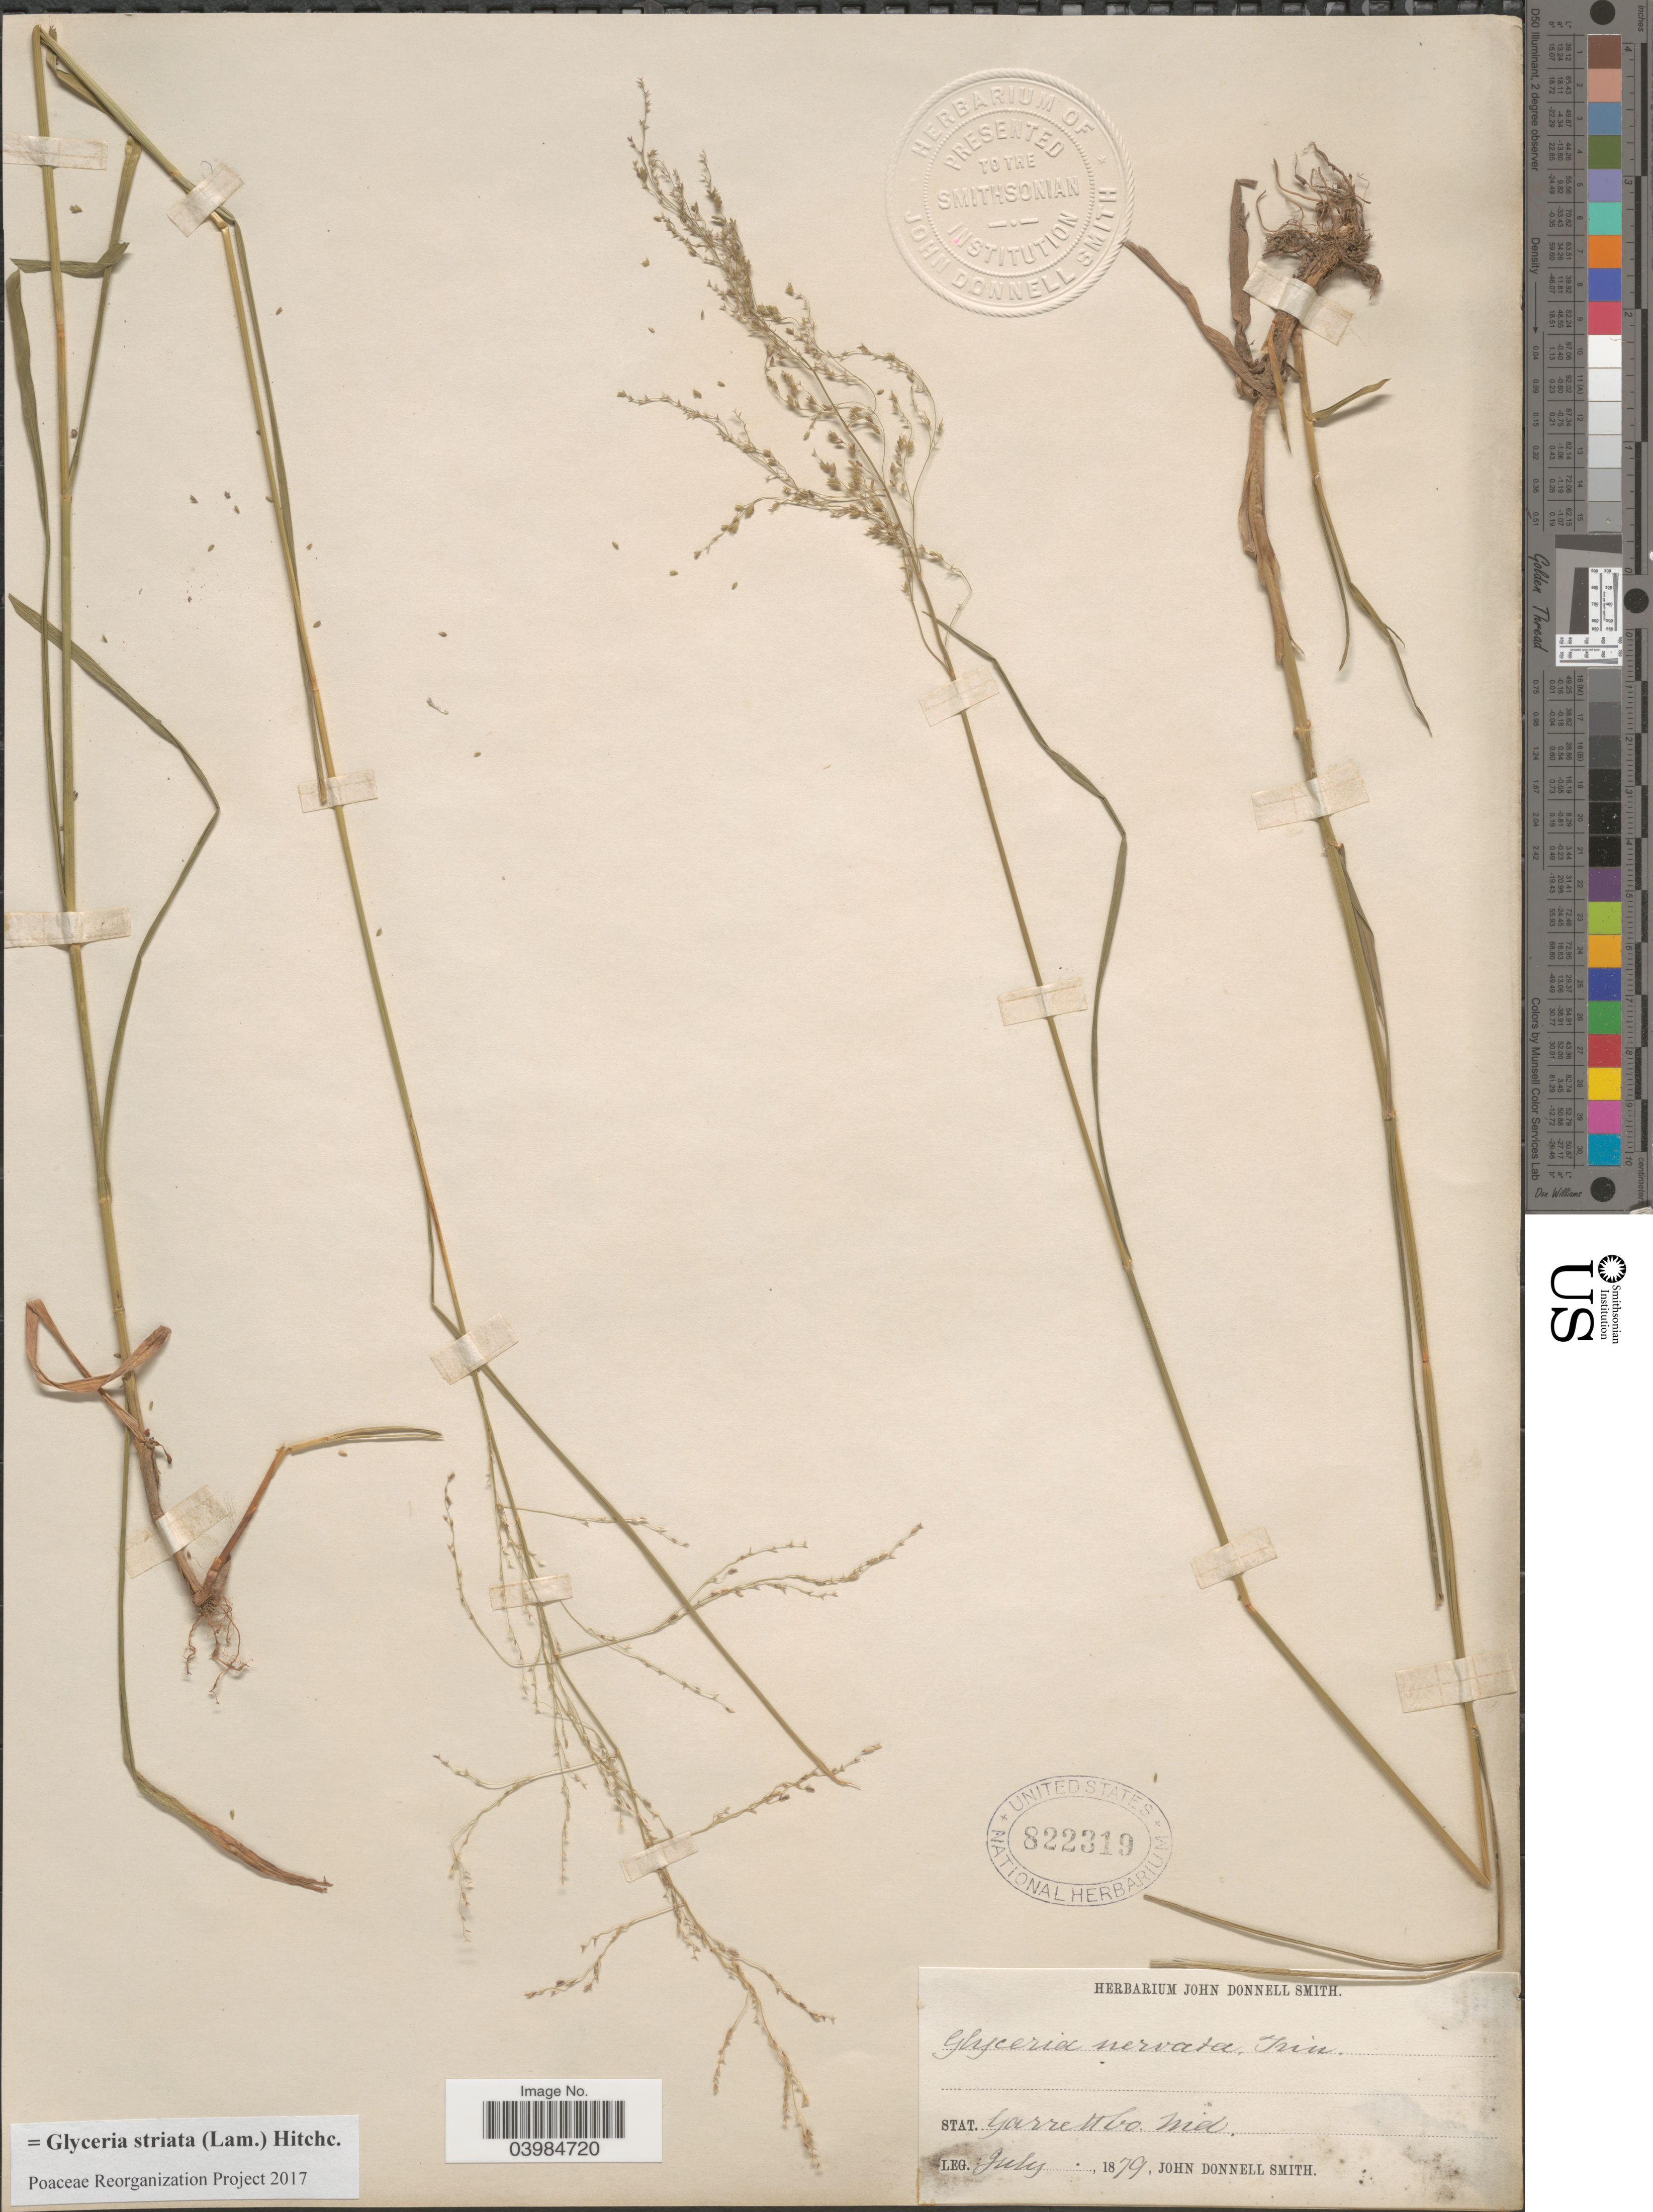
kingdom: Plantae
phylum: Tracheophyta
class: Liliopsida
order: Poales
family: Poaceae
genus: Glyceria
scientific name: Glyceria striata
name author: (Lam.) Hitchc.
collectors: J. Donnell Smith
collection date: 1879-07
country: United States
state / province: Maryland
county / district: Garrett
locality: Stat. Garrett Co.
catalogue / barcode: US 822319